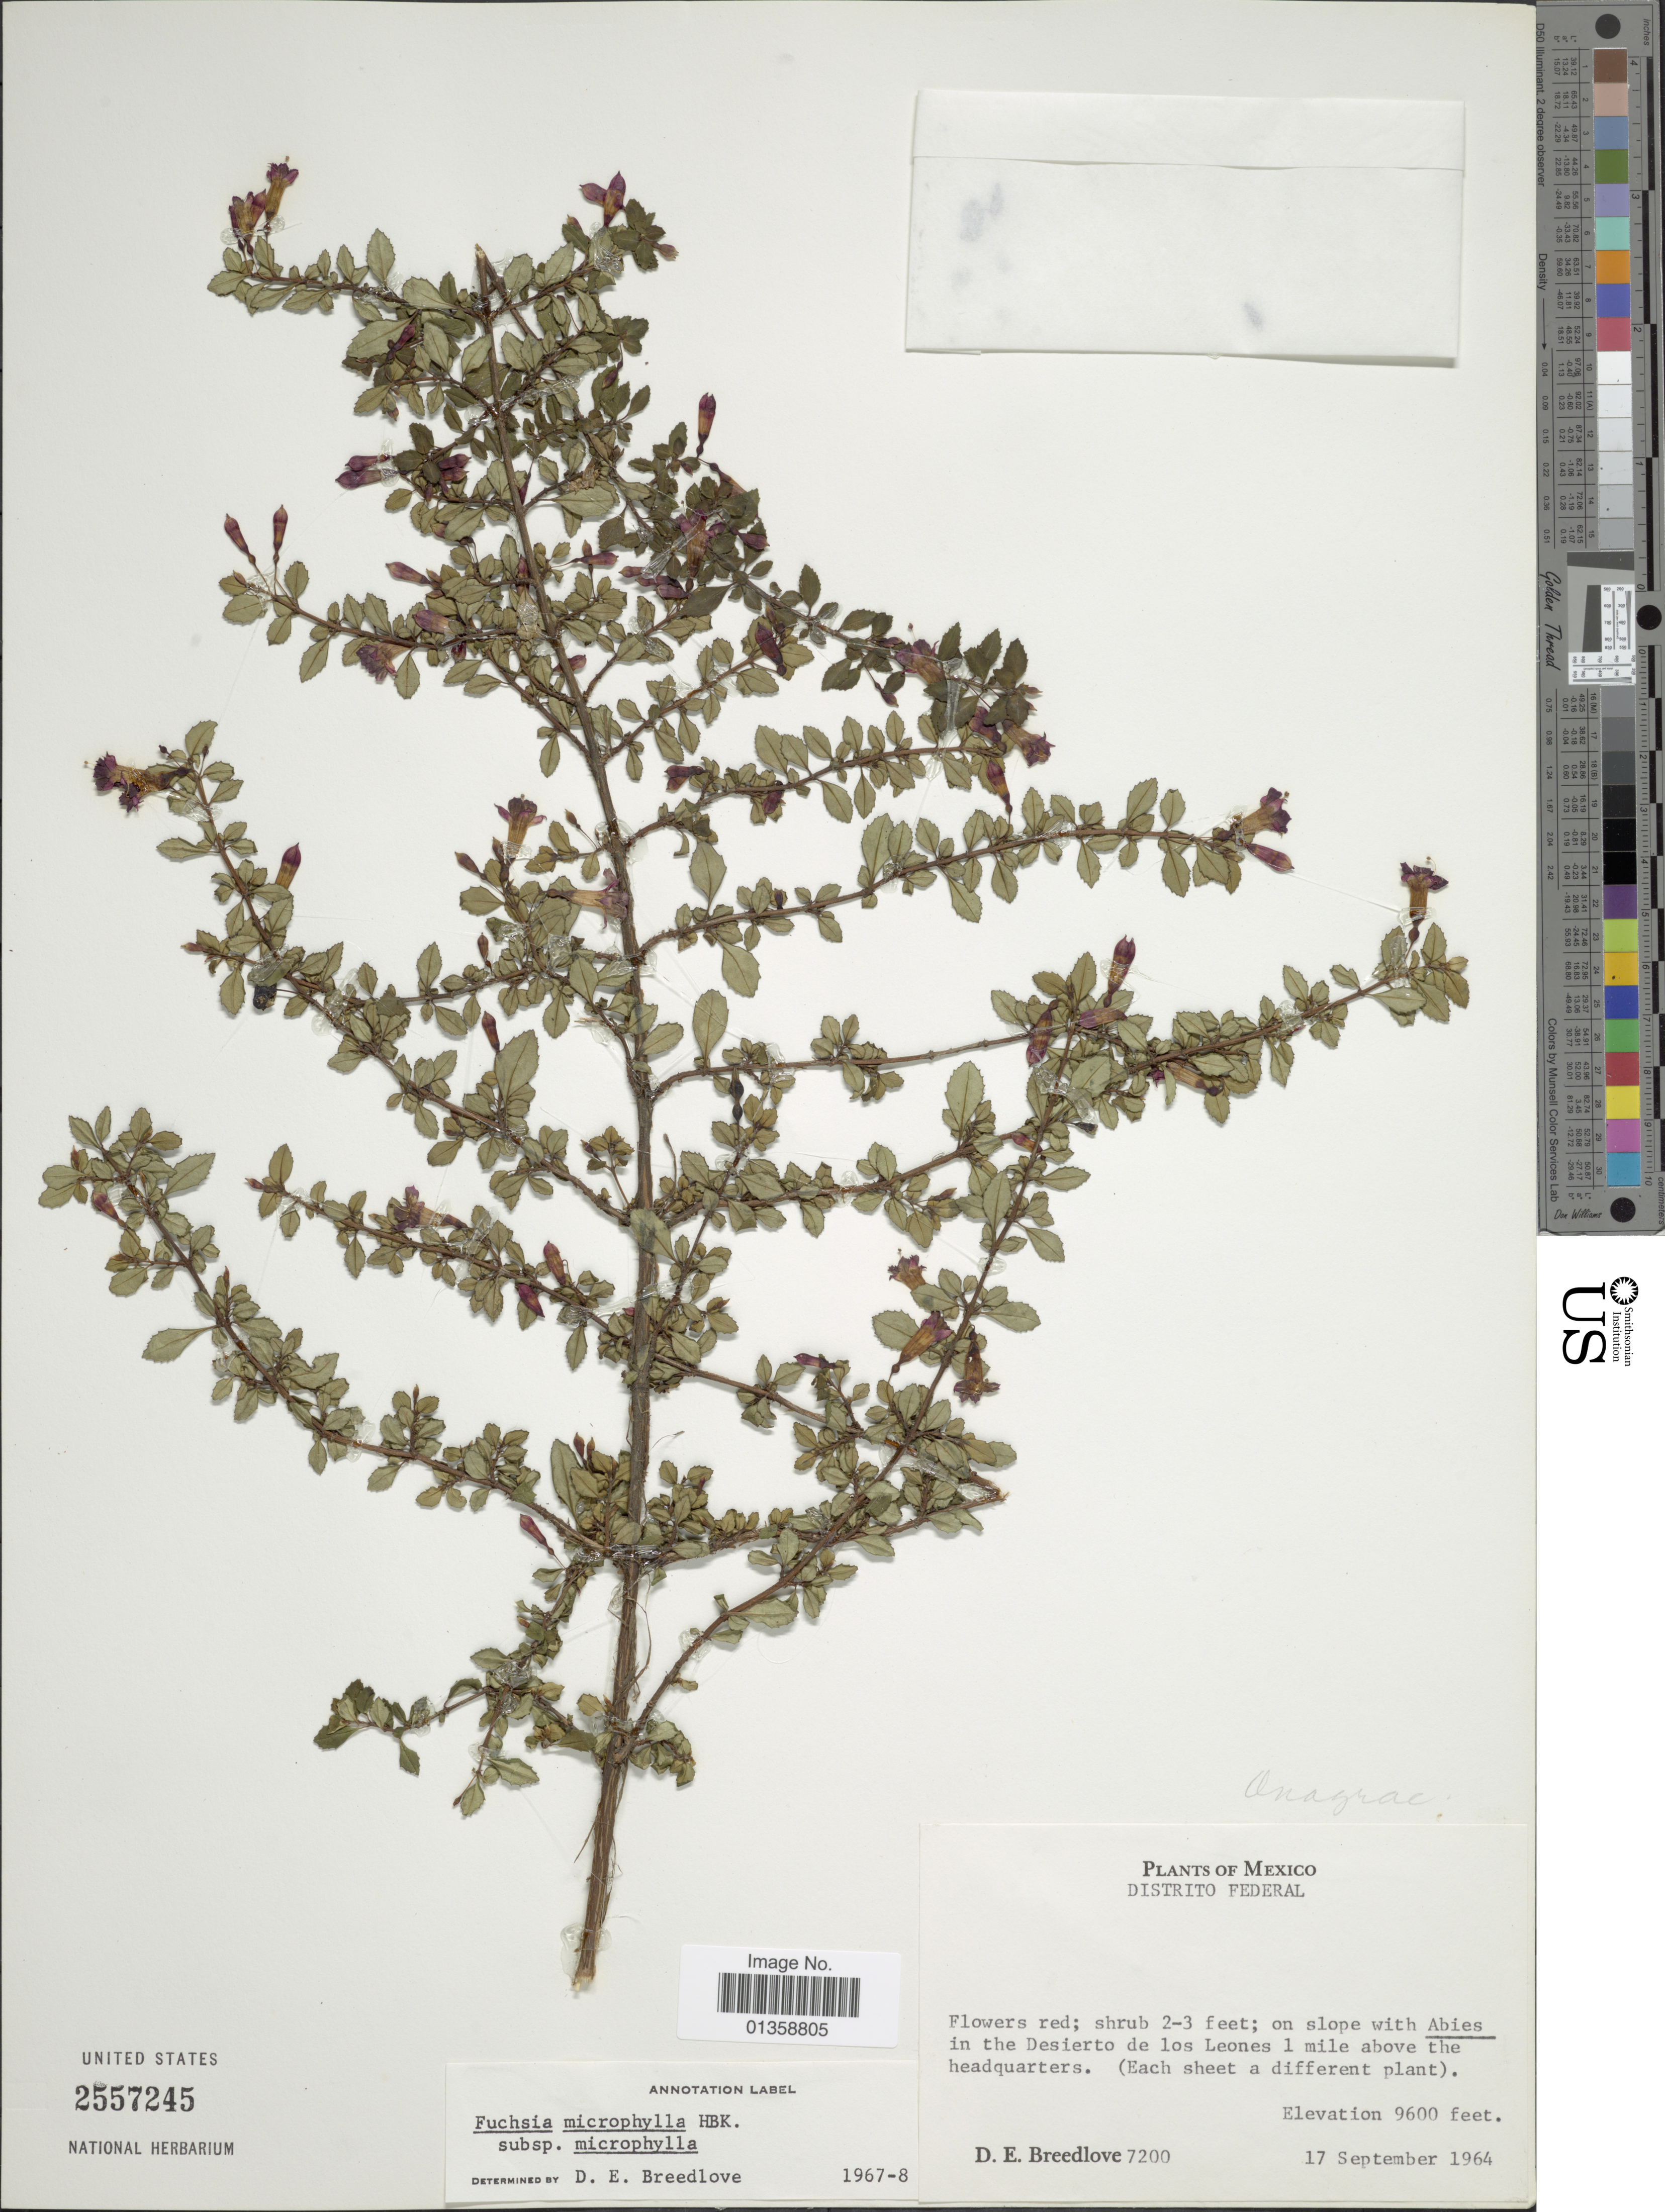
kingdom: Plantae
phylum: Tracheophyta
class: Magnoliopsida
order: Myrtales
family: Onagraceae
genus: Fuchsia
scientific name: Fuchsia microphylla subsp. microphylla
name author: Kunth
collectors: D. E. Breedlove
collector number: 7200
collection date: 1964-09-17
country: Mexico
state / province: Distrito Federal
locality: In the Desierto de los Leones 1 mile above the headquarters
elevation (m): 2926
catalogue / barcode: US 2557245